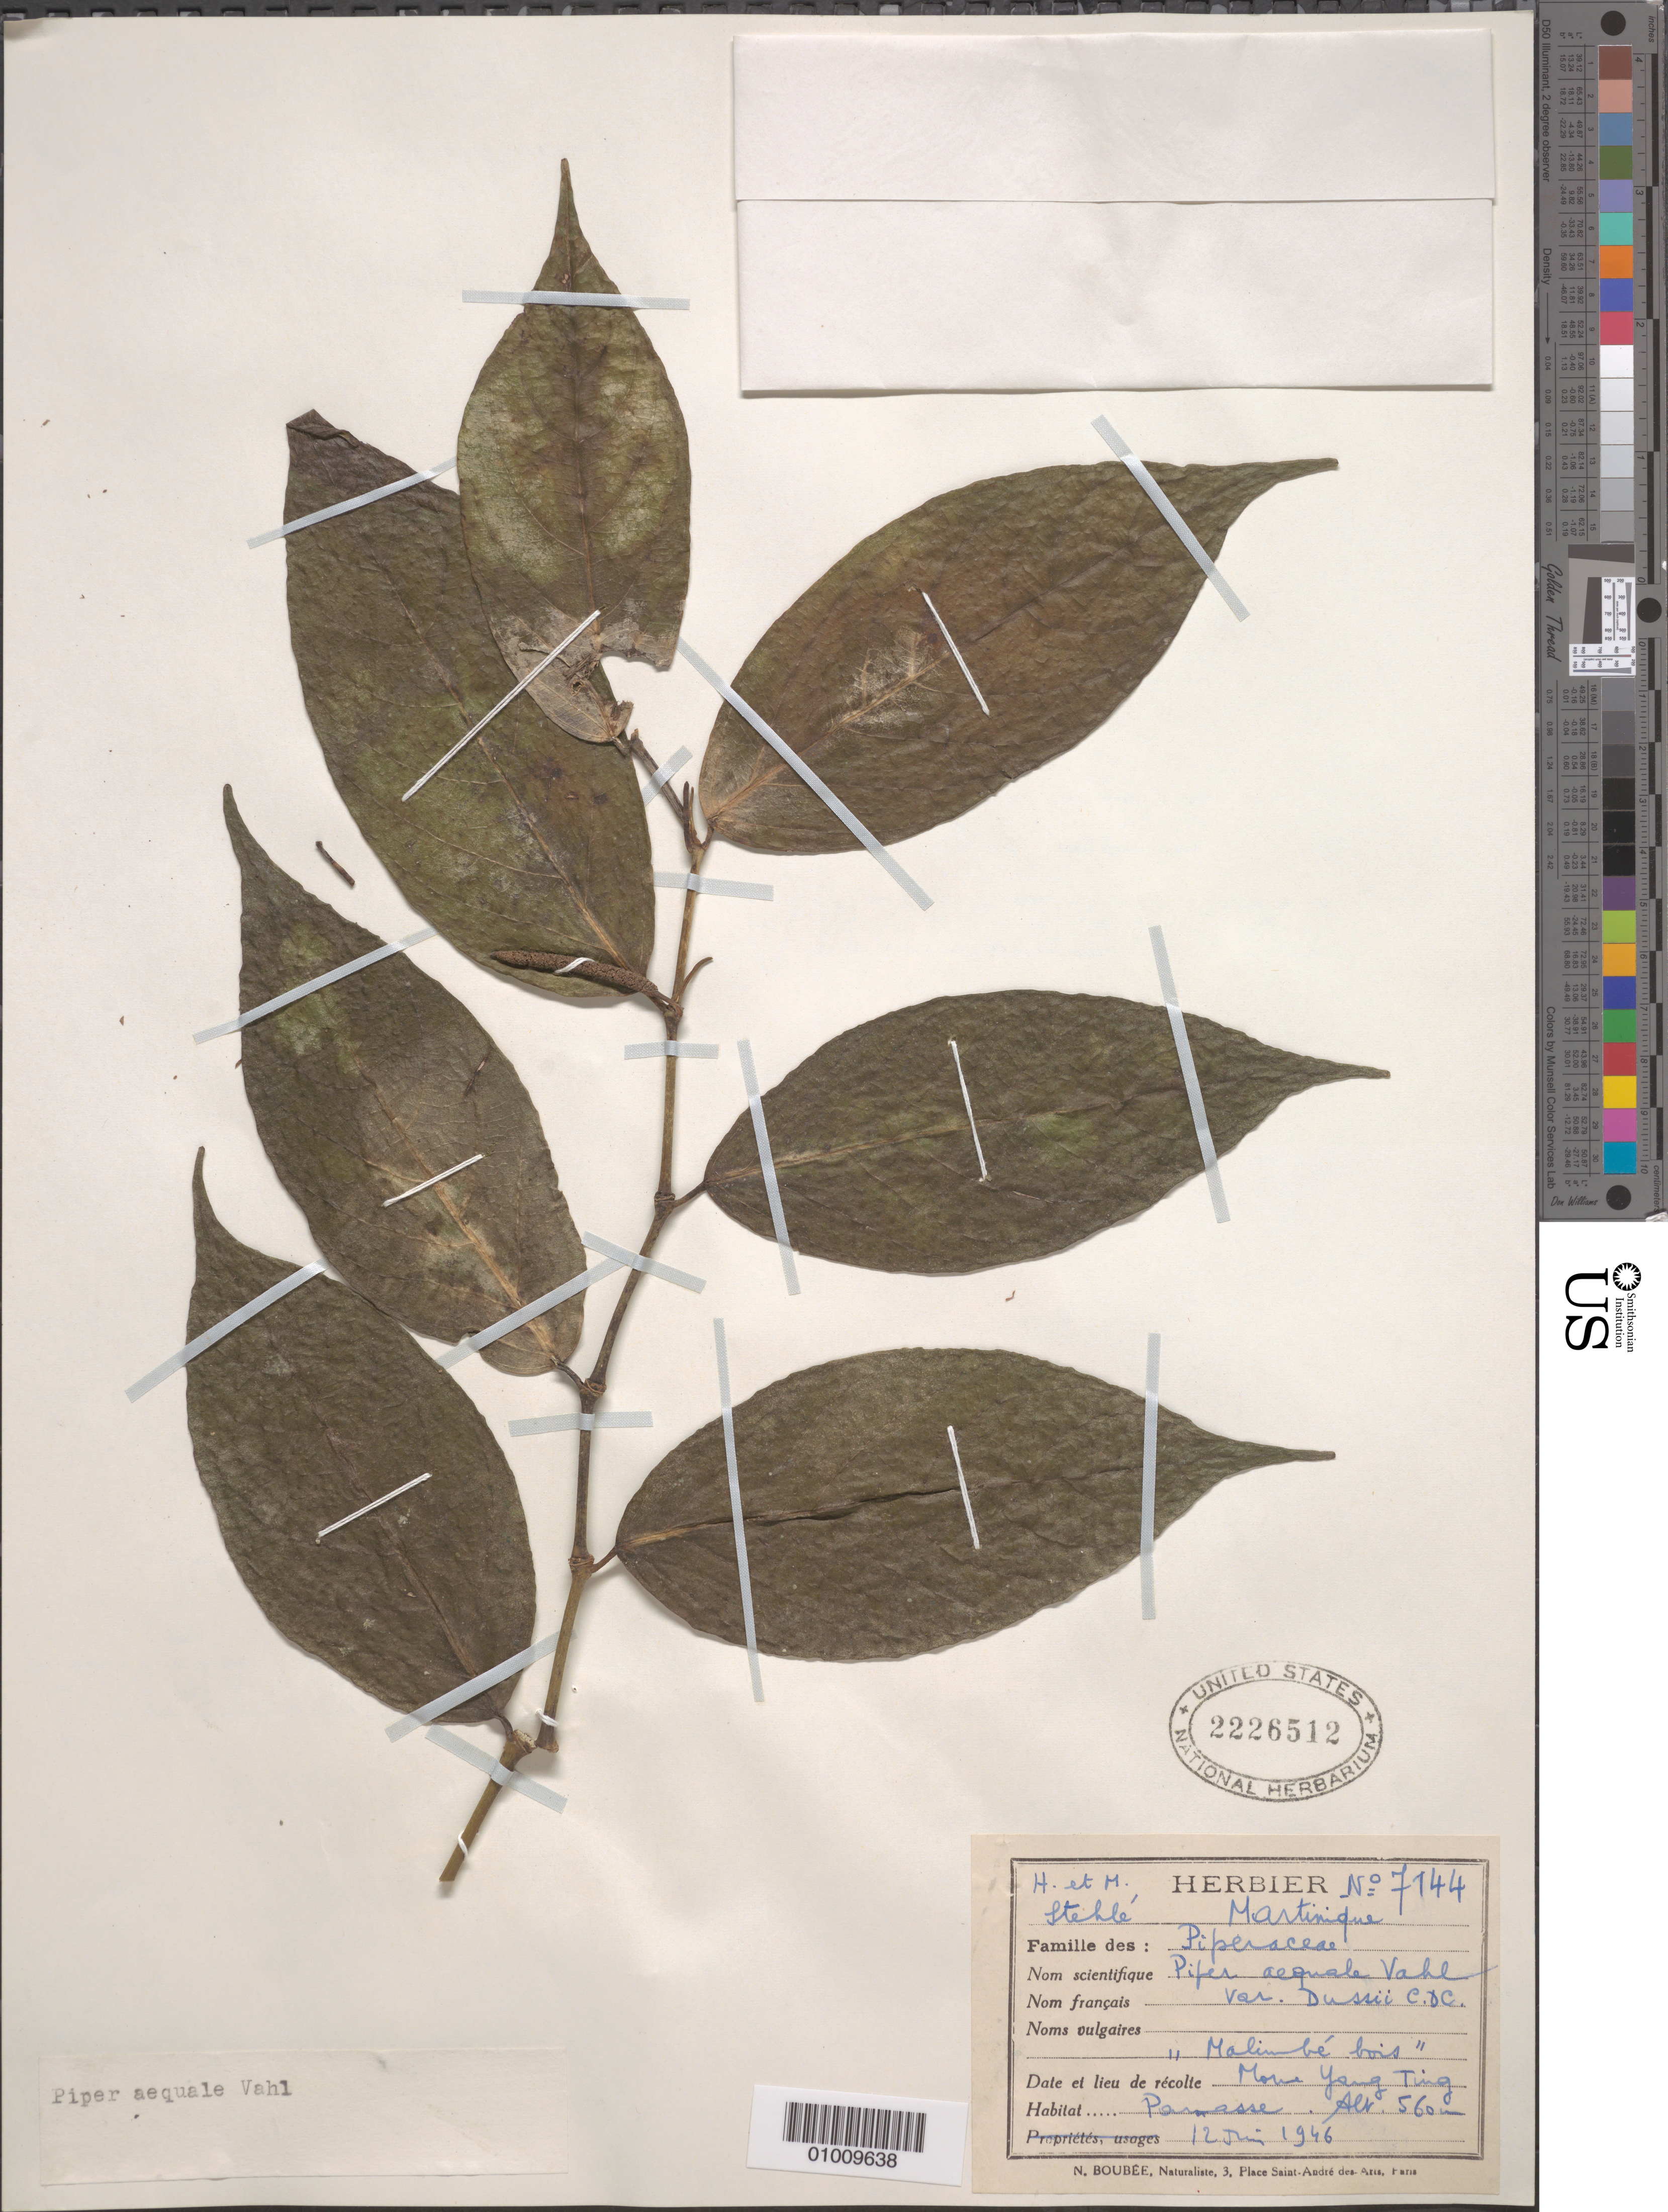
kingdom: Plantae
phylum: Tracheophyta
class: Magnoliopsida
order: Piperales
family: Piperaceae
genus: Piper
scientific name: Piper aequale var. aequale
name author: Vahl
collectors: H. Stehlé & M. Stehlé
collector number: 7144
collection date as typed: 12 Jun 1946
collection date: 1946-06-12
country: Martinique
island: Martinique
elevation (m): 560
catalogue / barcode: US 2226512